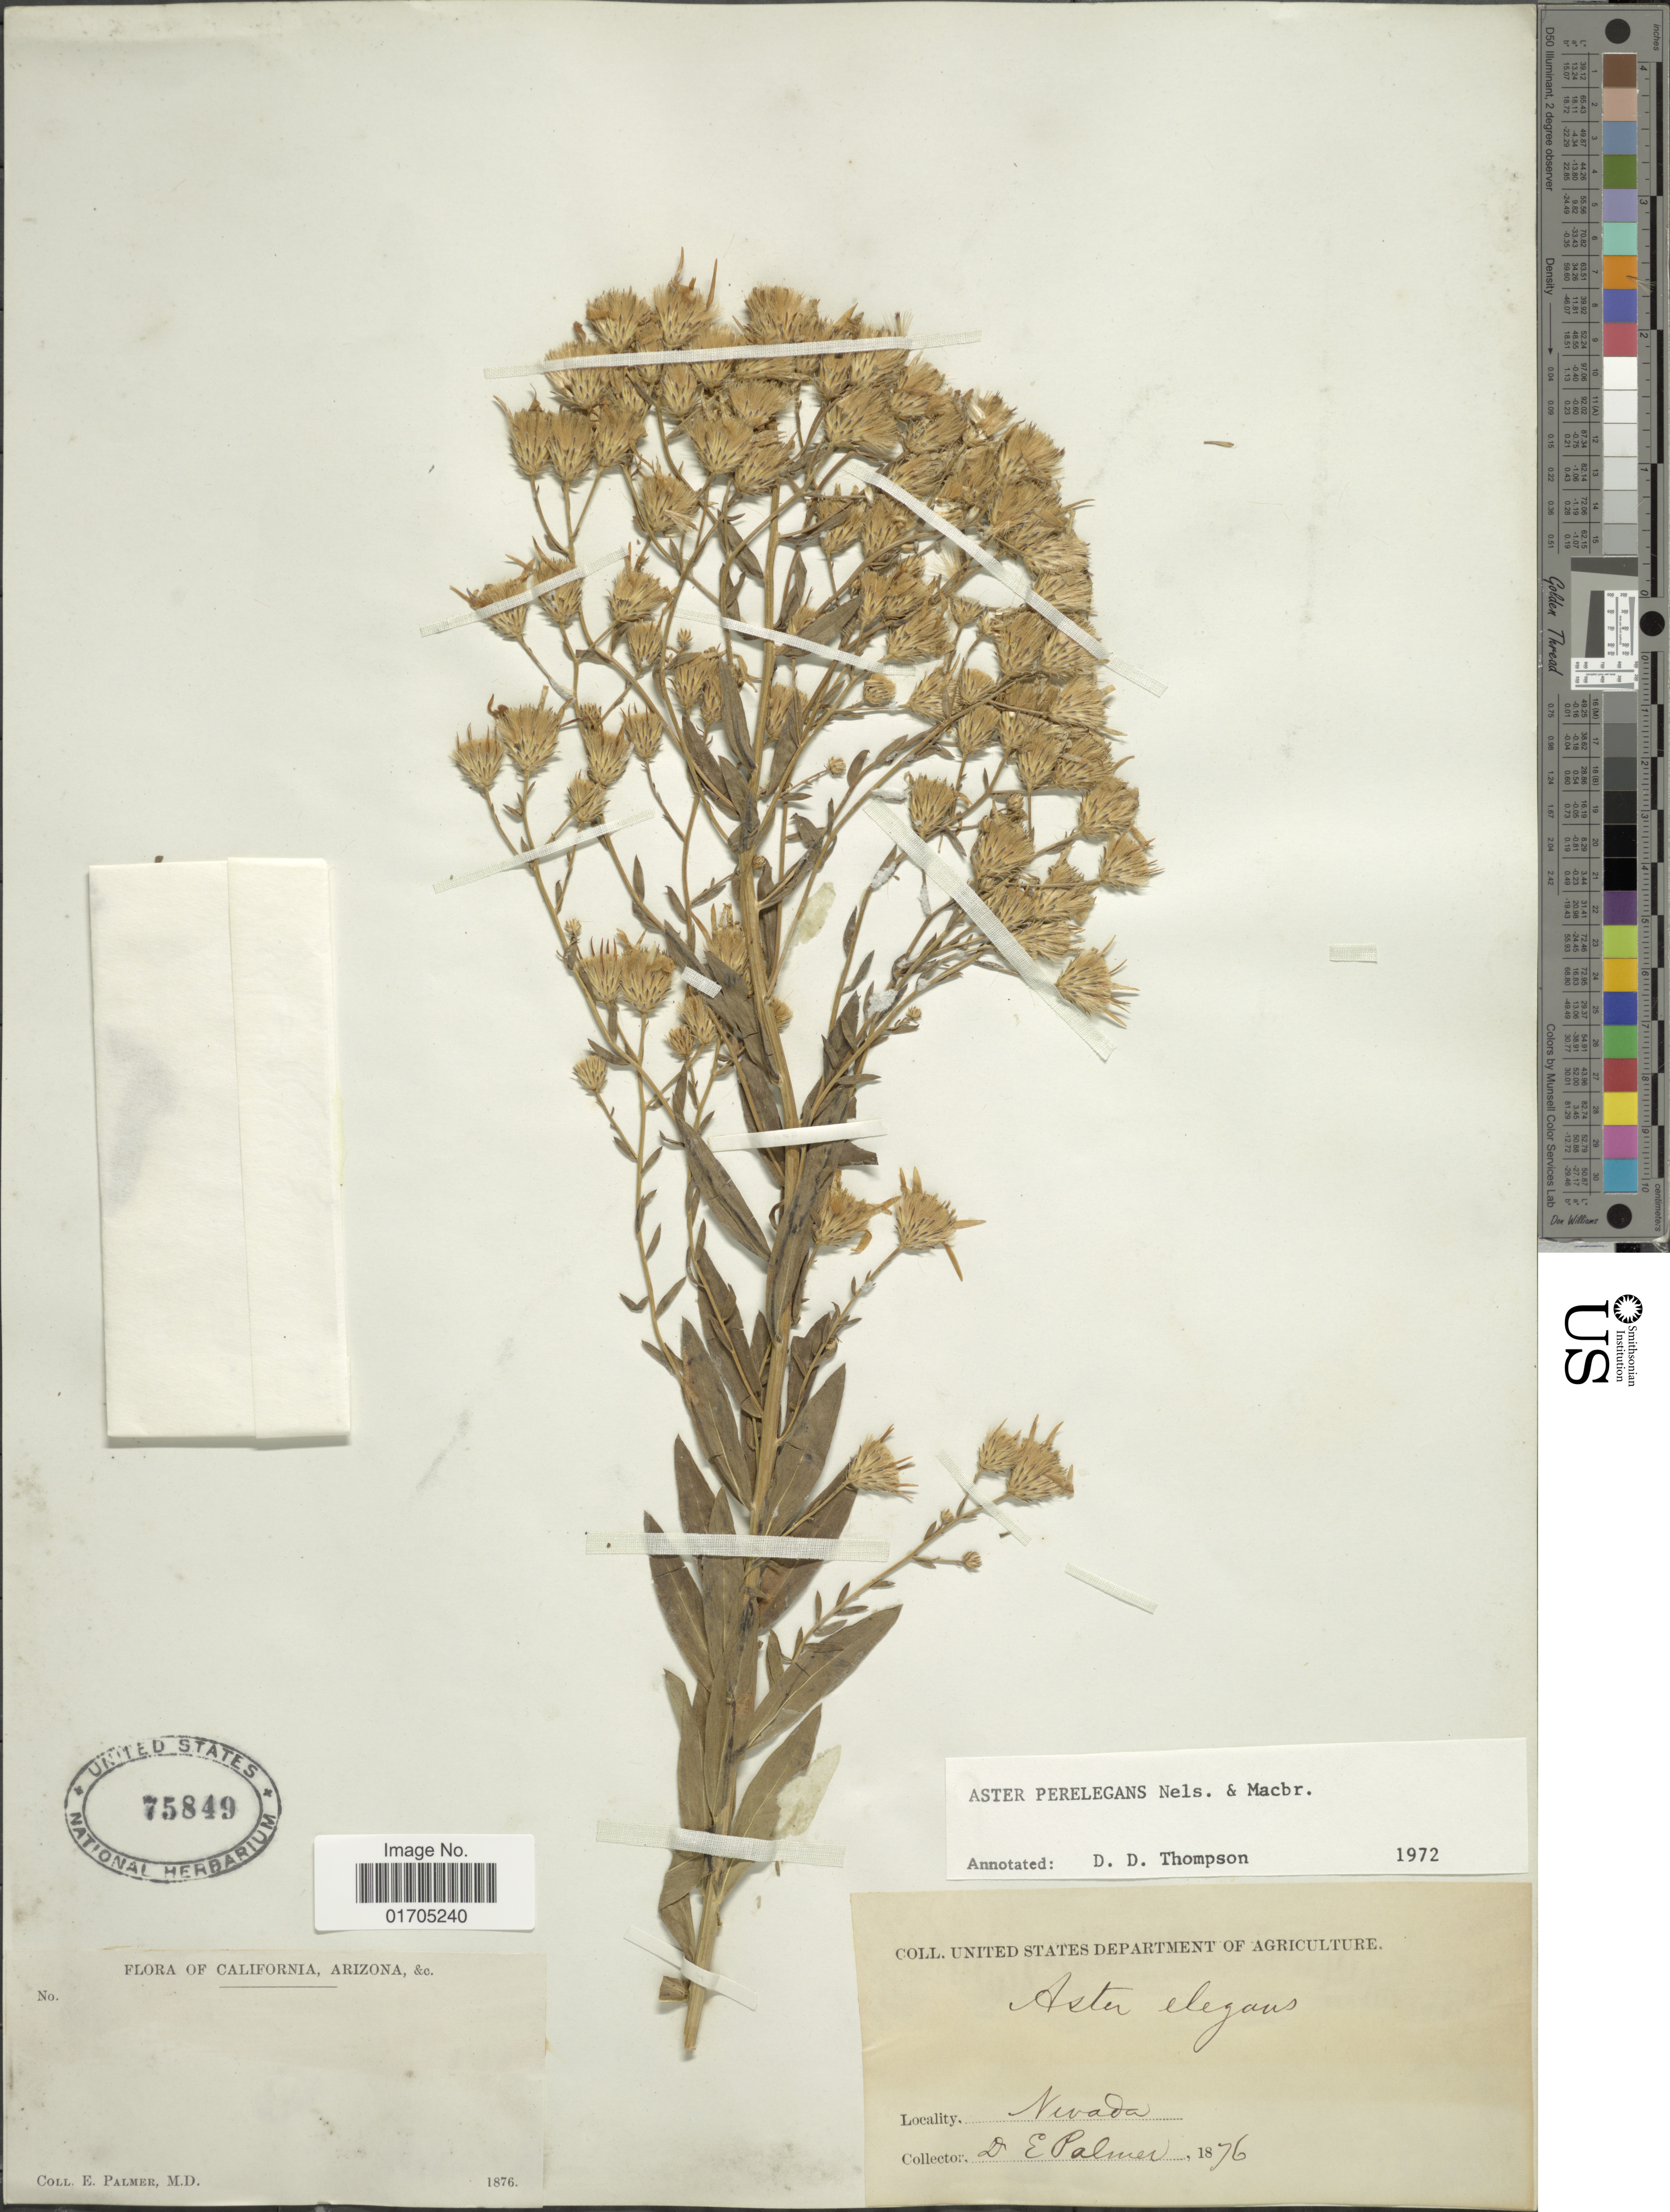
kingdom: Plantae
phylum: Tracheophyta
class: Magnoliopsida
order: Asterales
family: Asteraceae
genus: Eucephalus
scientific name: Eucephalus elegans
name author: Nutt.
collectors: E. Palmer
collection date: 1876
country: United States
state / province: Nevada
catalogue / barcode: US 75849